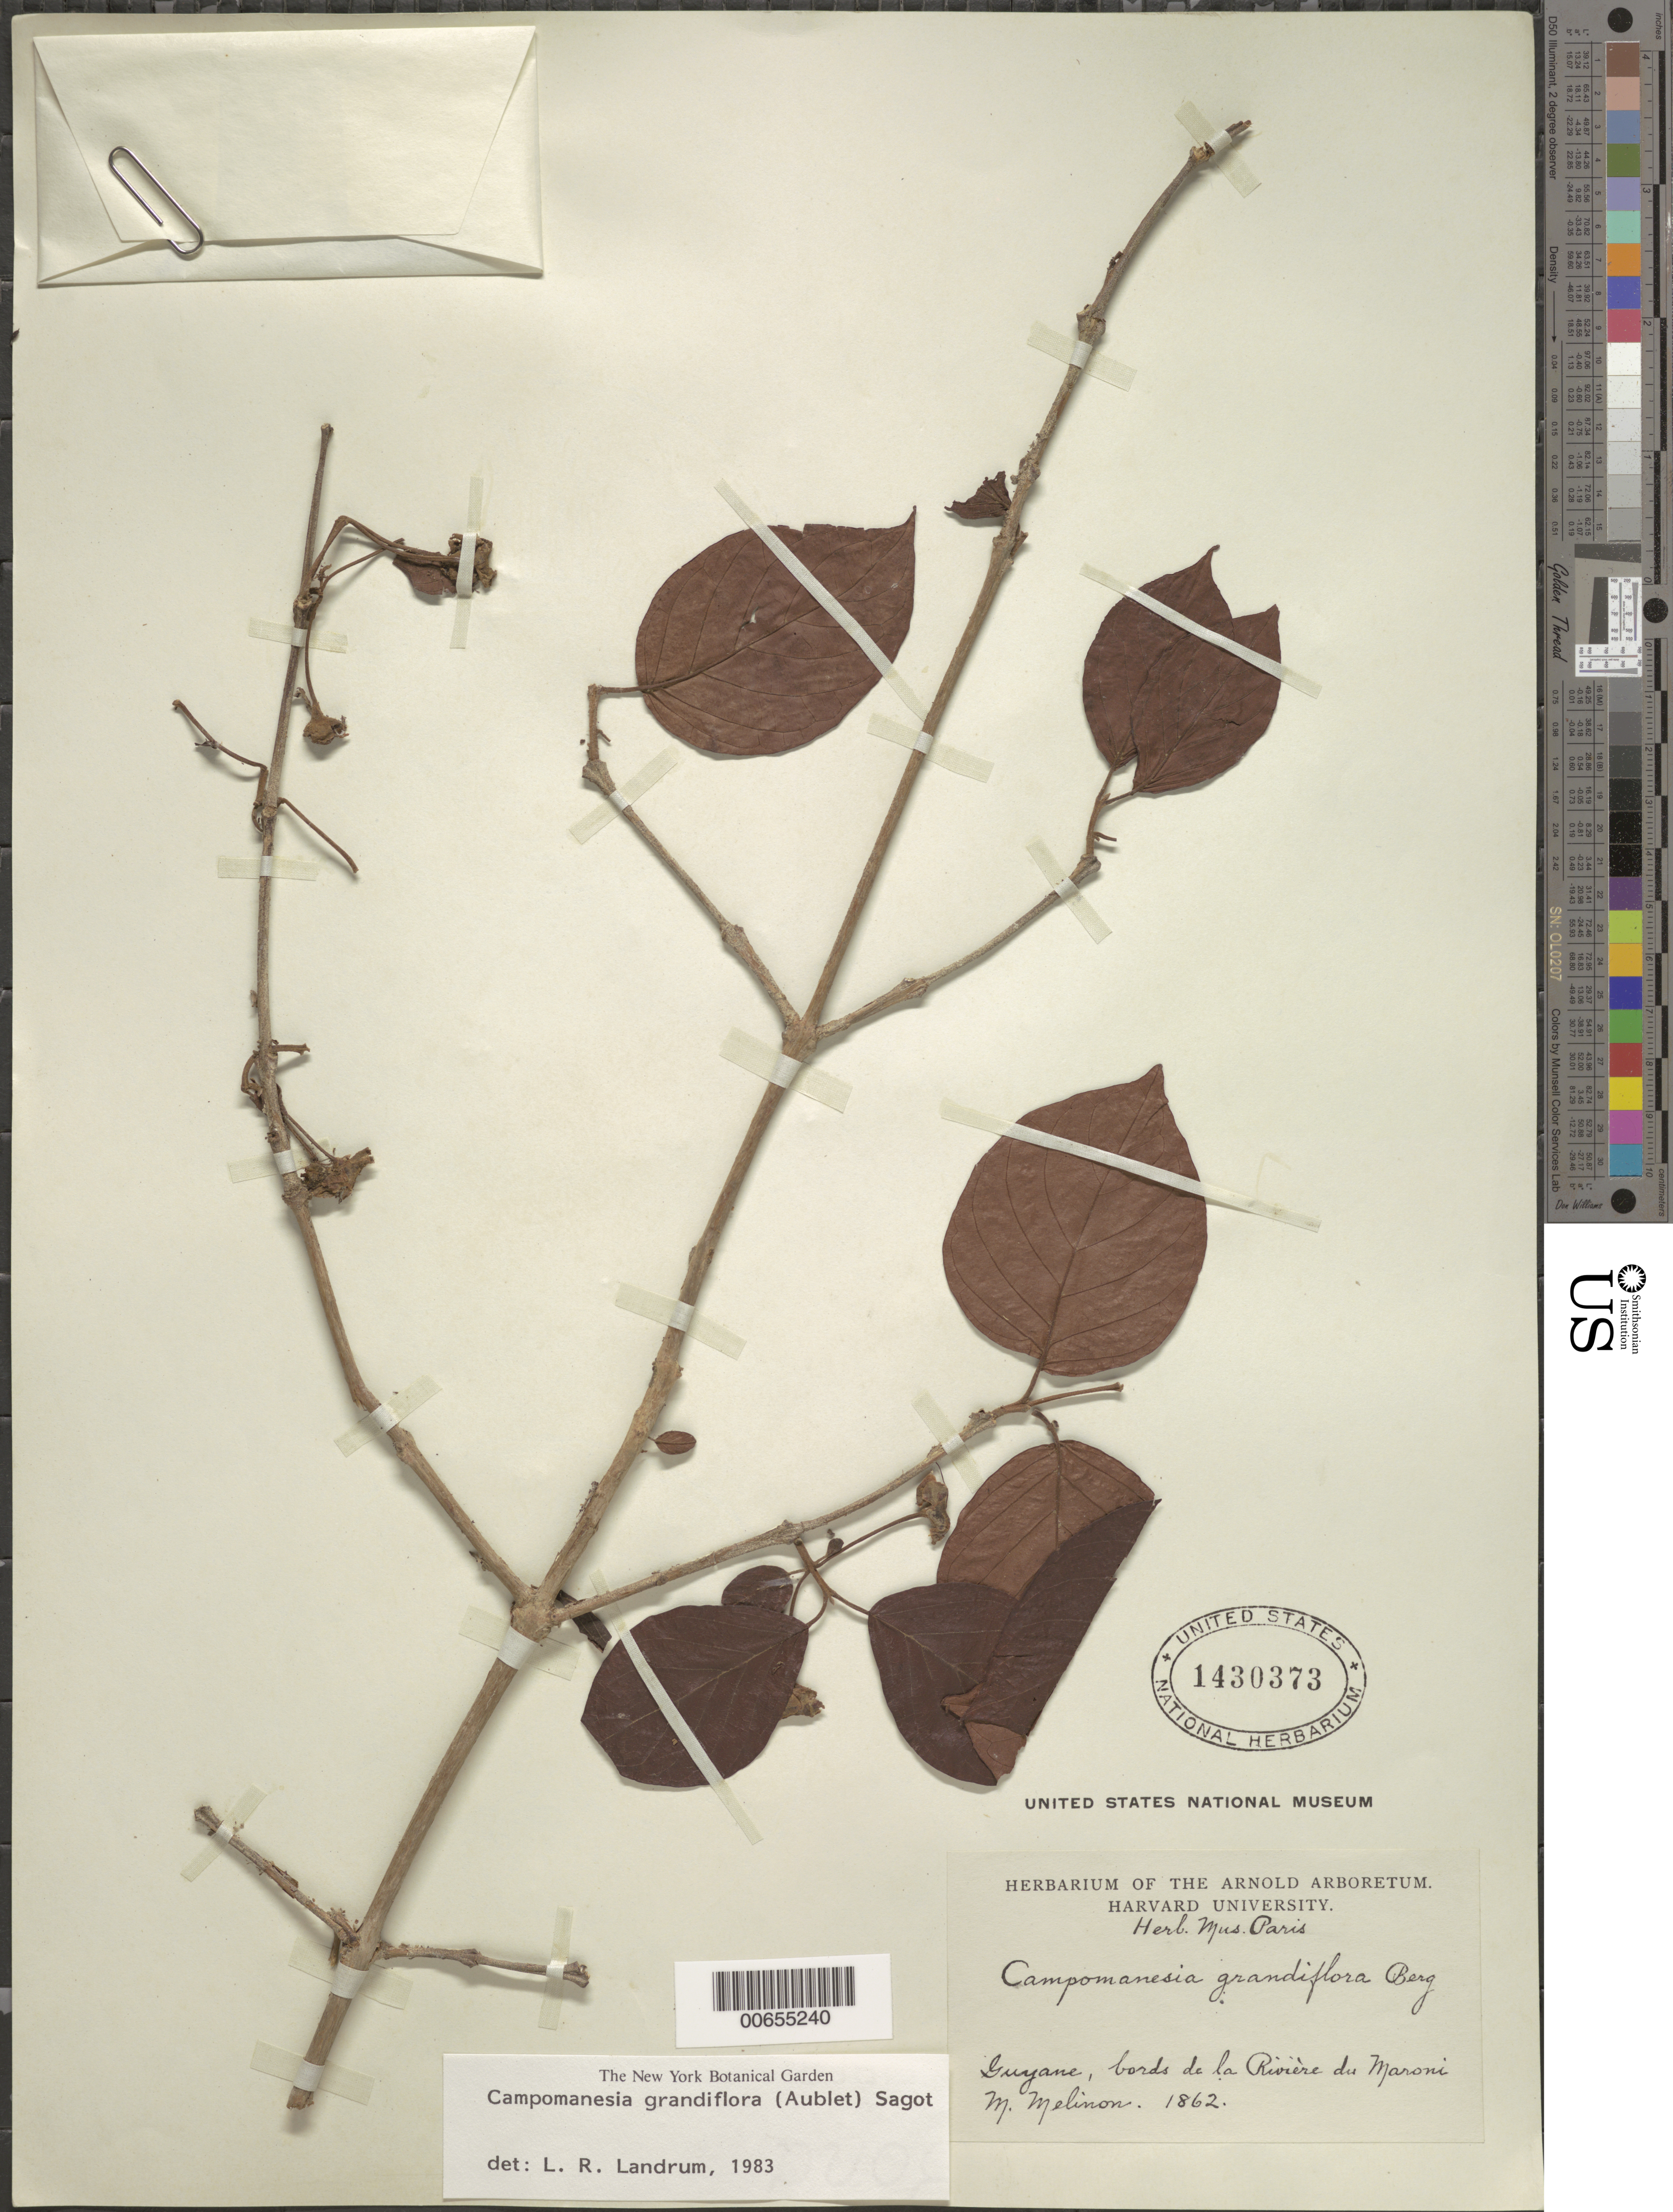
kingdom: Plantae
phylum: Tracheophyta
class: Magnoliopsida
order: Myrtales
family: Myrtaceae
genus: Campomanesia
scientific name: Campomanesia grandiflora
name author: (Aubl.) Sagot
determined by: Landrum, L. R.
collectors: E. Mélinon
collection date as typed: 1862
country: French Guiana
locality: Maroni R.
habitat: Along river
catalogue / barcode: US 1430373